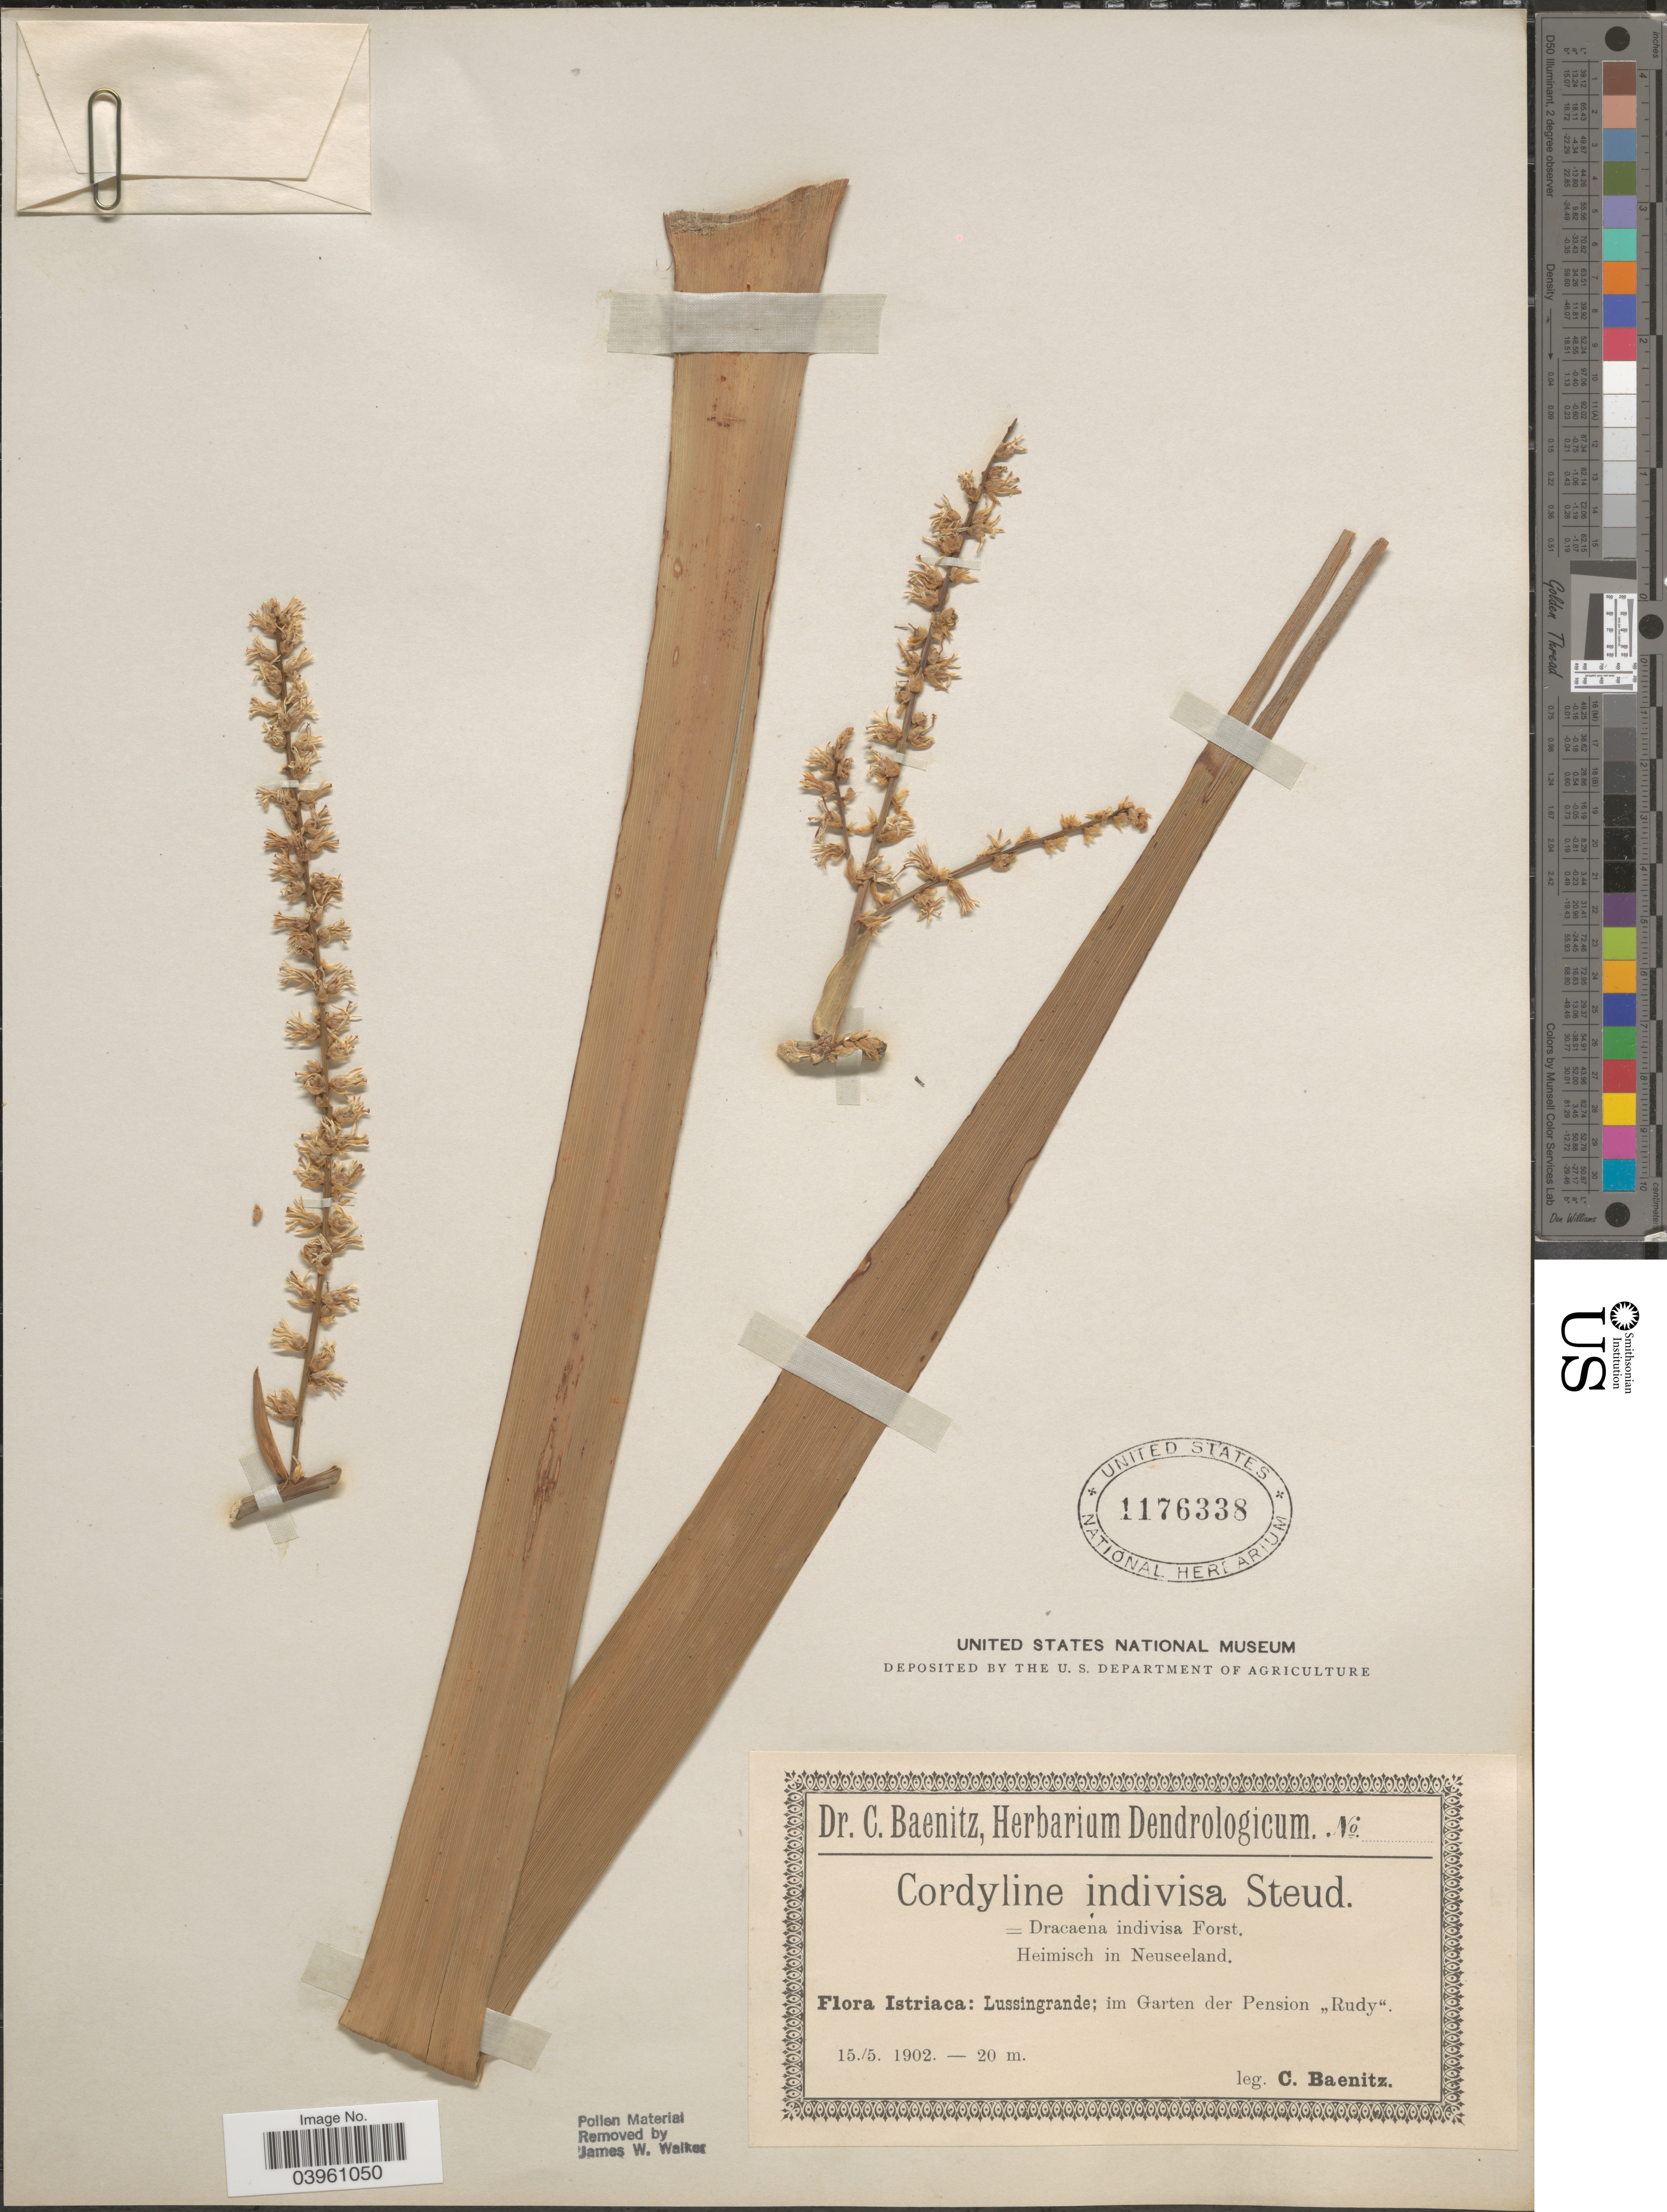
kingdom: Plantae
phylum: Tracheophyta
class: Liliopsida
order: Asparagales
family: Asparagaceae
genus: Cordyline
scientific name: Cordyline indivisa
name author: (G. Forst.) Endl.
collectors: C. G. Baenitz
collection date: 1902-05-15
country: Croatia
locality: Lussingrande; im Garten der Pension "Rudy".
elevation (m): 20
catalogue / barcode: US 1176338